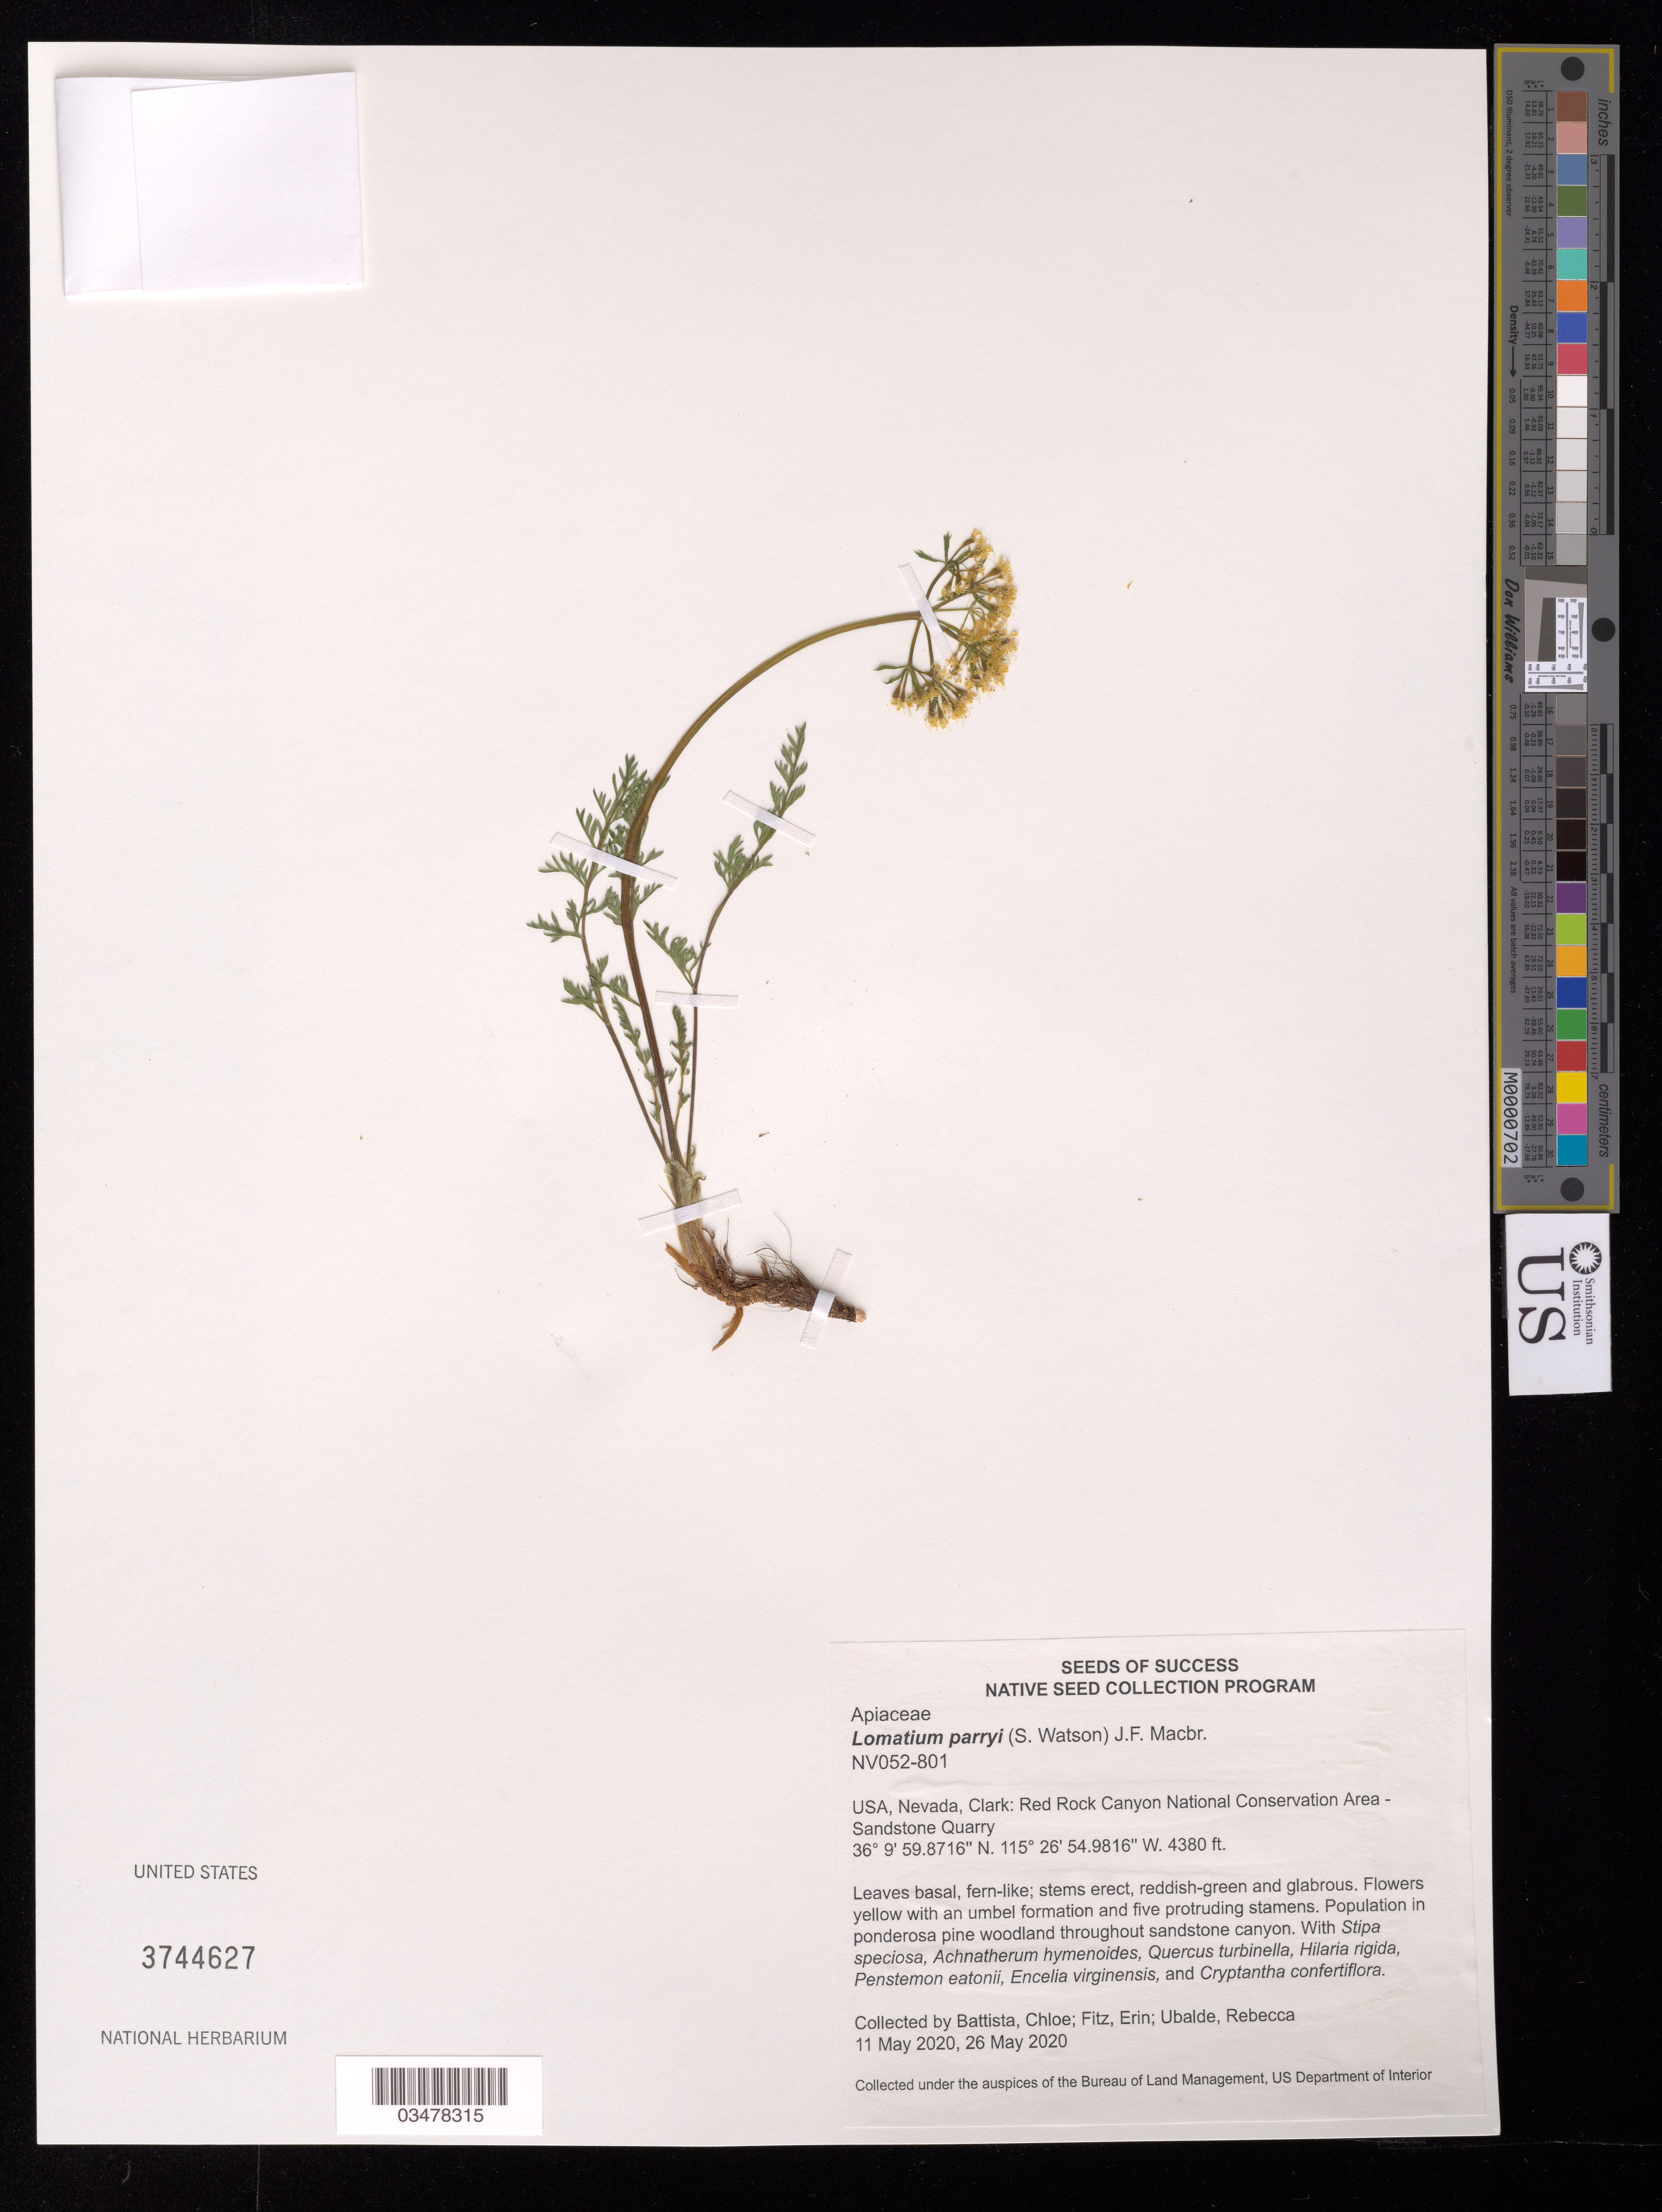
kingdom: Plantae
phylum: Tracheophyta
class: Magnoliopsida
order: Apiales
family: Apiaceae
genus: Lomatium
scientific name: Lomatium parryi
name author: (S. Watson) J.F. Macbr.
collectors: C. Battista, E. Fitz & R. Ubalde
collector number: NV052-801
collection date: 2020-05-11,2020-05-26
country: United States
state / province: Nevada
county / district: Clark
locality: Red Rock Canyon National Conservation Area - Sandstone Quarry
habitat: Ponderosa pine woodland, sandstone canyon. With Stipa speciosa, Hilaria rigida, Penstemon eatonii, etc.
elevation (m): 1335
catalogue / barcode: US 3744627